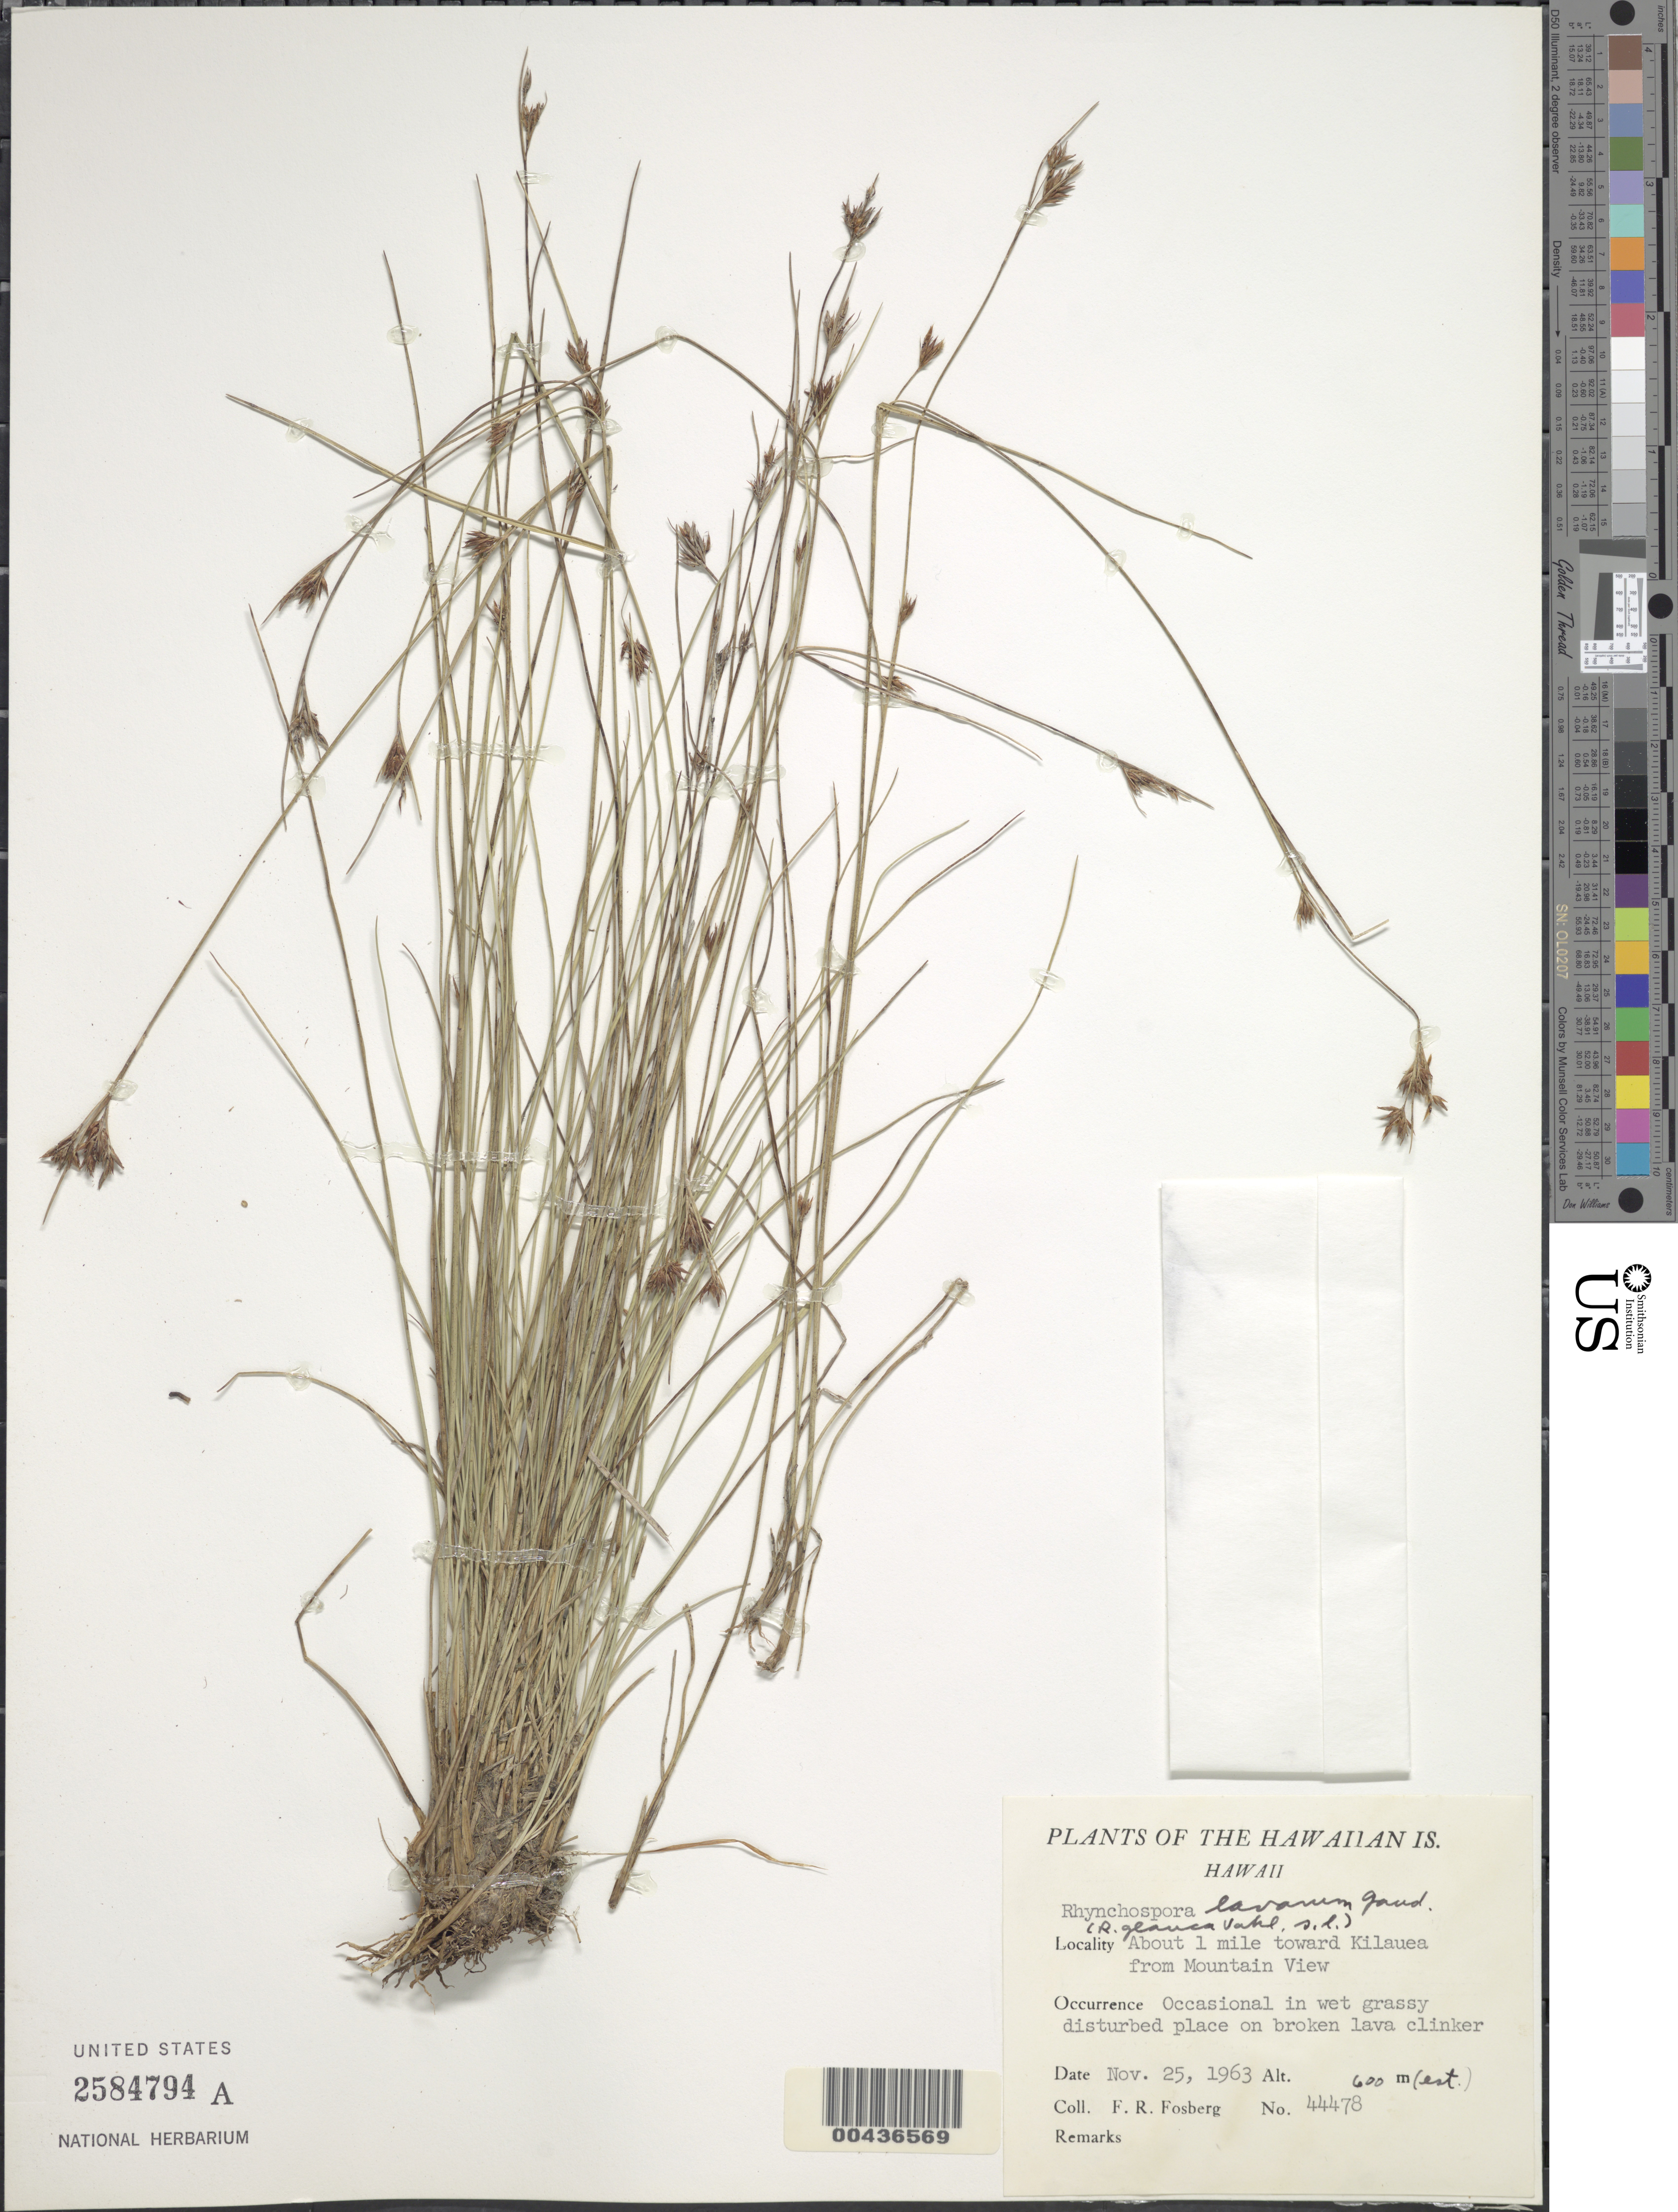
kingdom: Plantae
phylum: Tracheophyta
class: Liliopsida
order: Poales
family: Cyperaceae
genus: Rhynchospora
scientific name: Rhynchospora rugosa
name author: (Vahl) Gale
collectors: F. R. Fosberg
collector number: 44478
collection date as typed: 25 Nov 1963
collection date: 1963-11-25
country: United States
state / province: Hawaii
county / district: Hawaii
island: Hawaii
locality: about 1 mi toward Kilauea from Mountain View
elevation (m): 600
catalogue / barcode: US 2584794A